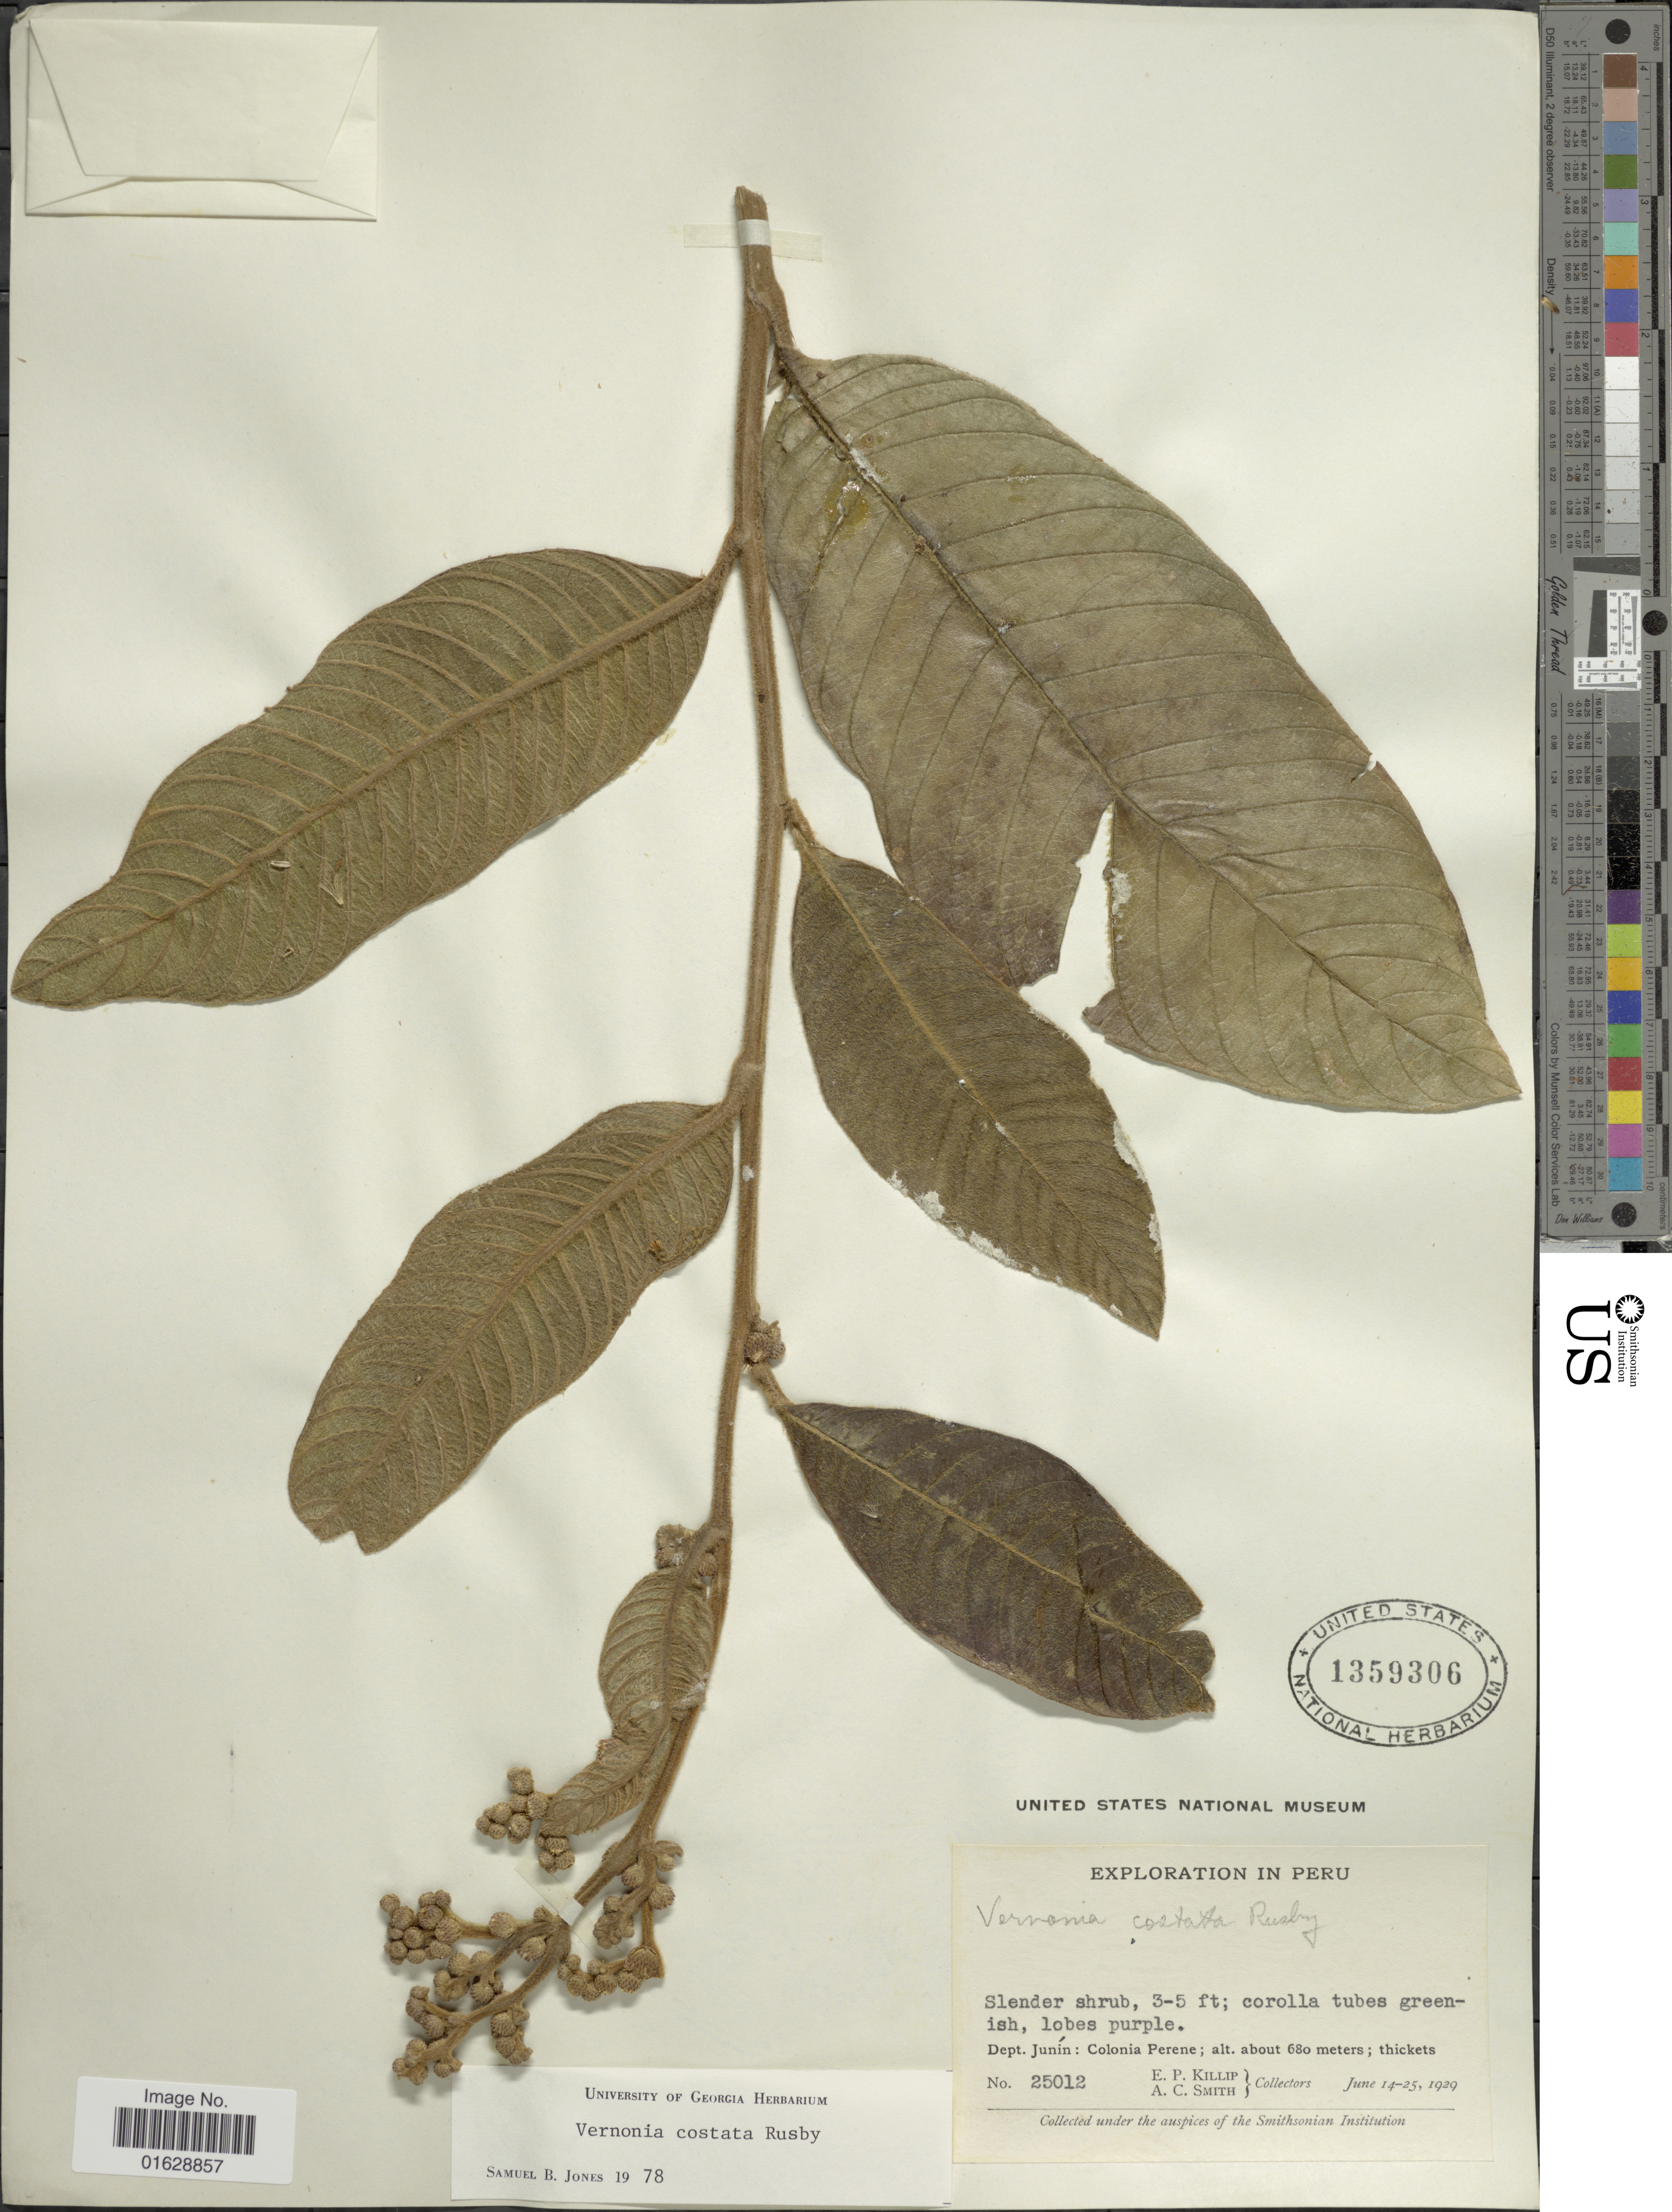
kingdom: Plantae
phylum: Tracheophyta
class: Magnoliopsida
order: Asterales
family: Asteraceae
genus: Lepidaploa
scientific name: Lepidaploa costata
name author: (Rusby) H. Rob.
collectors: E. P. Killip & A. C. Smith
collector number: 25012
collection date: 1929-06-14/1929-06-15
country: Peru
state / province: Junín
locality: Colonia Perene.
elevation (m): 680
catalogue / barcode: US 1359306